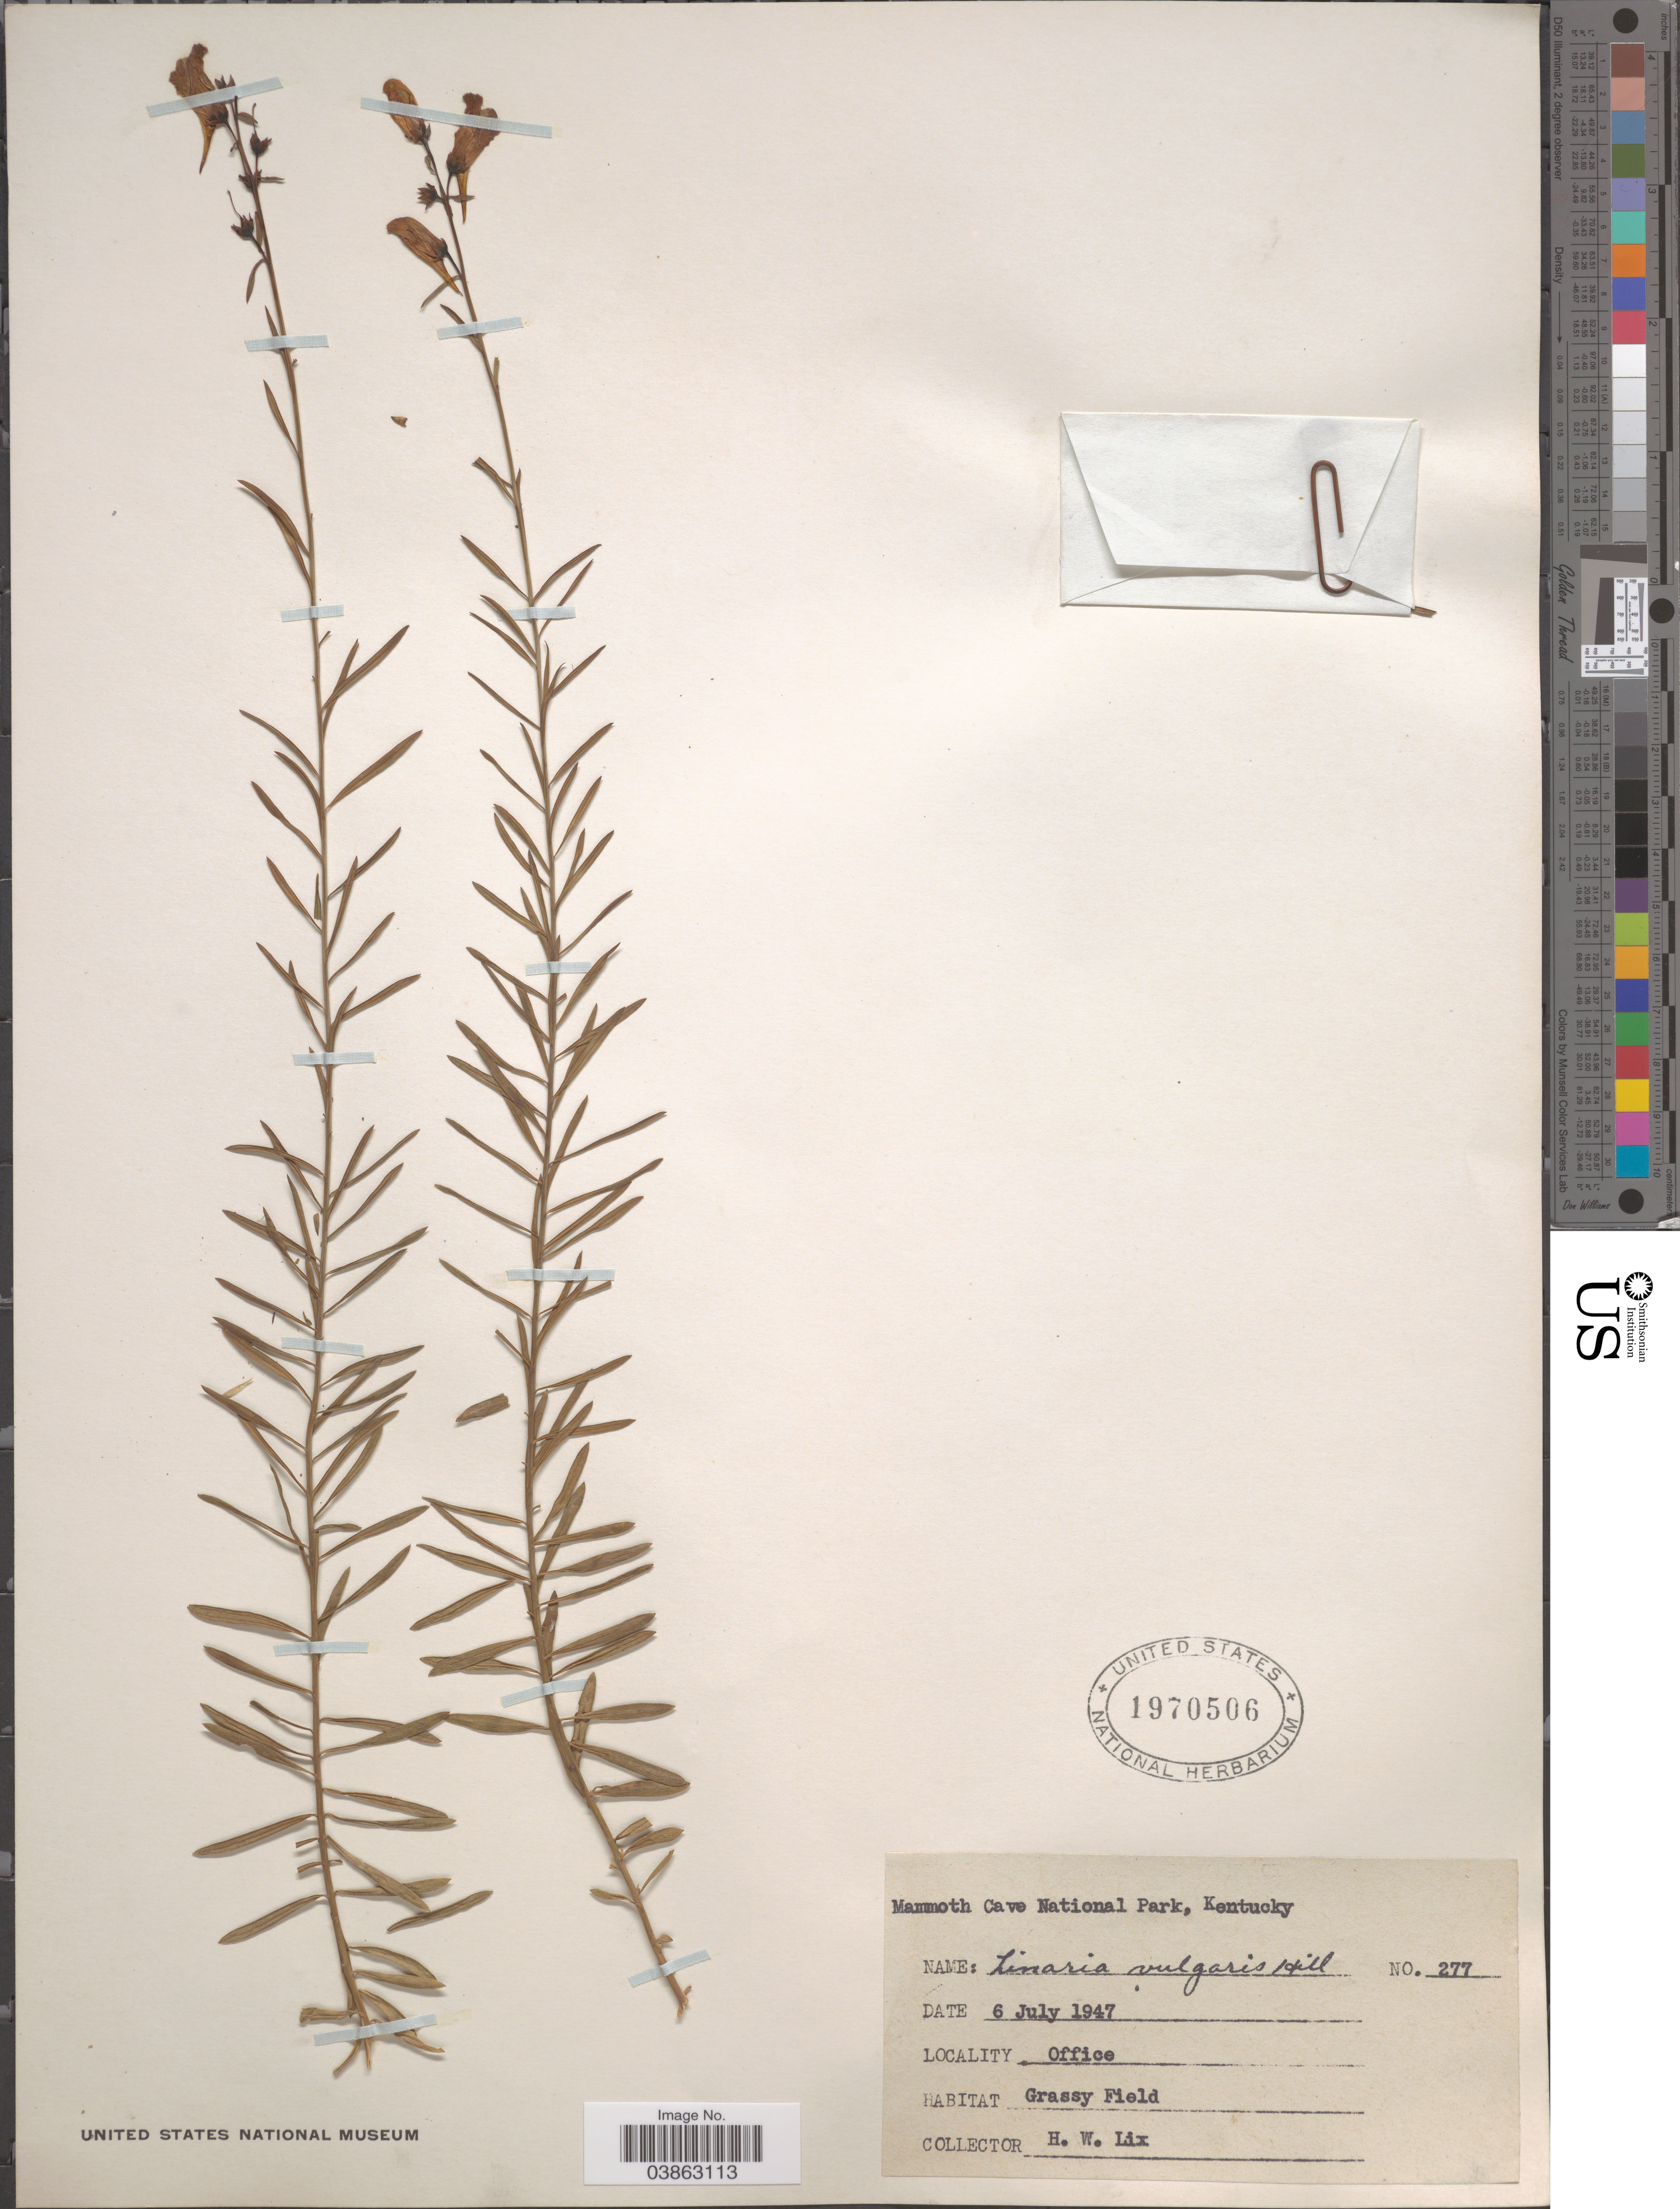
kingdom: Plantae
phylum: Tracheophyta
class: Magnoliopsida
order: Lamiales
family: Plantaginaceae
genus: Linaria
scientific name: Linaria vulgaris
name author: Mill.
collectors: H. W. Lix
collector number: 277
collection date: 1947-07-06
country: United States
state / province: Kentucky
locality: Mammoth Cave National Park. Office.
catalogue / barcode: US 1970506